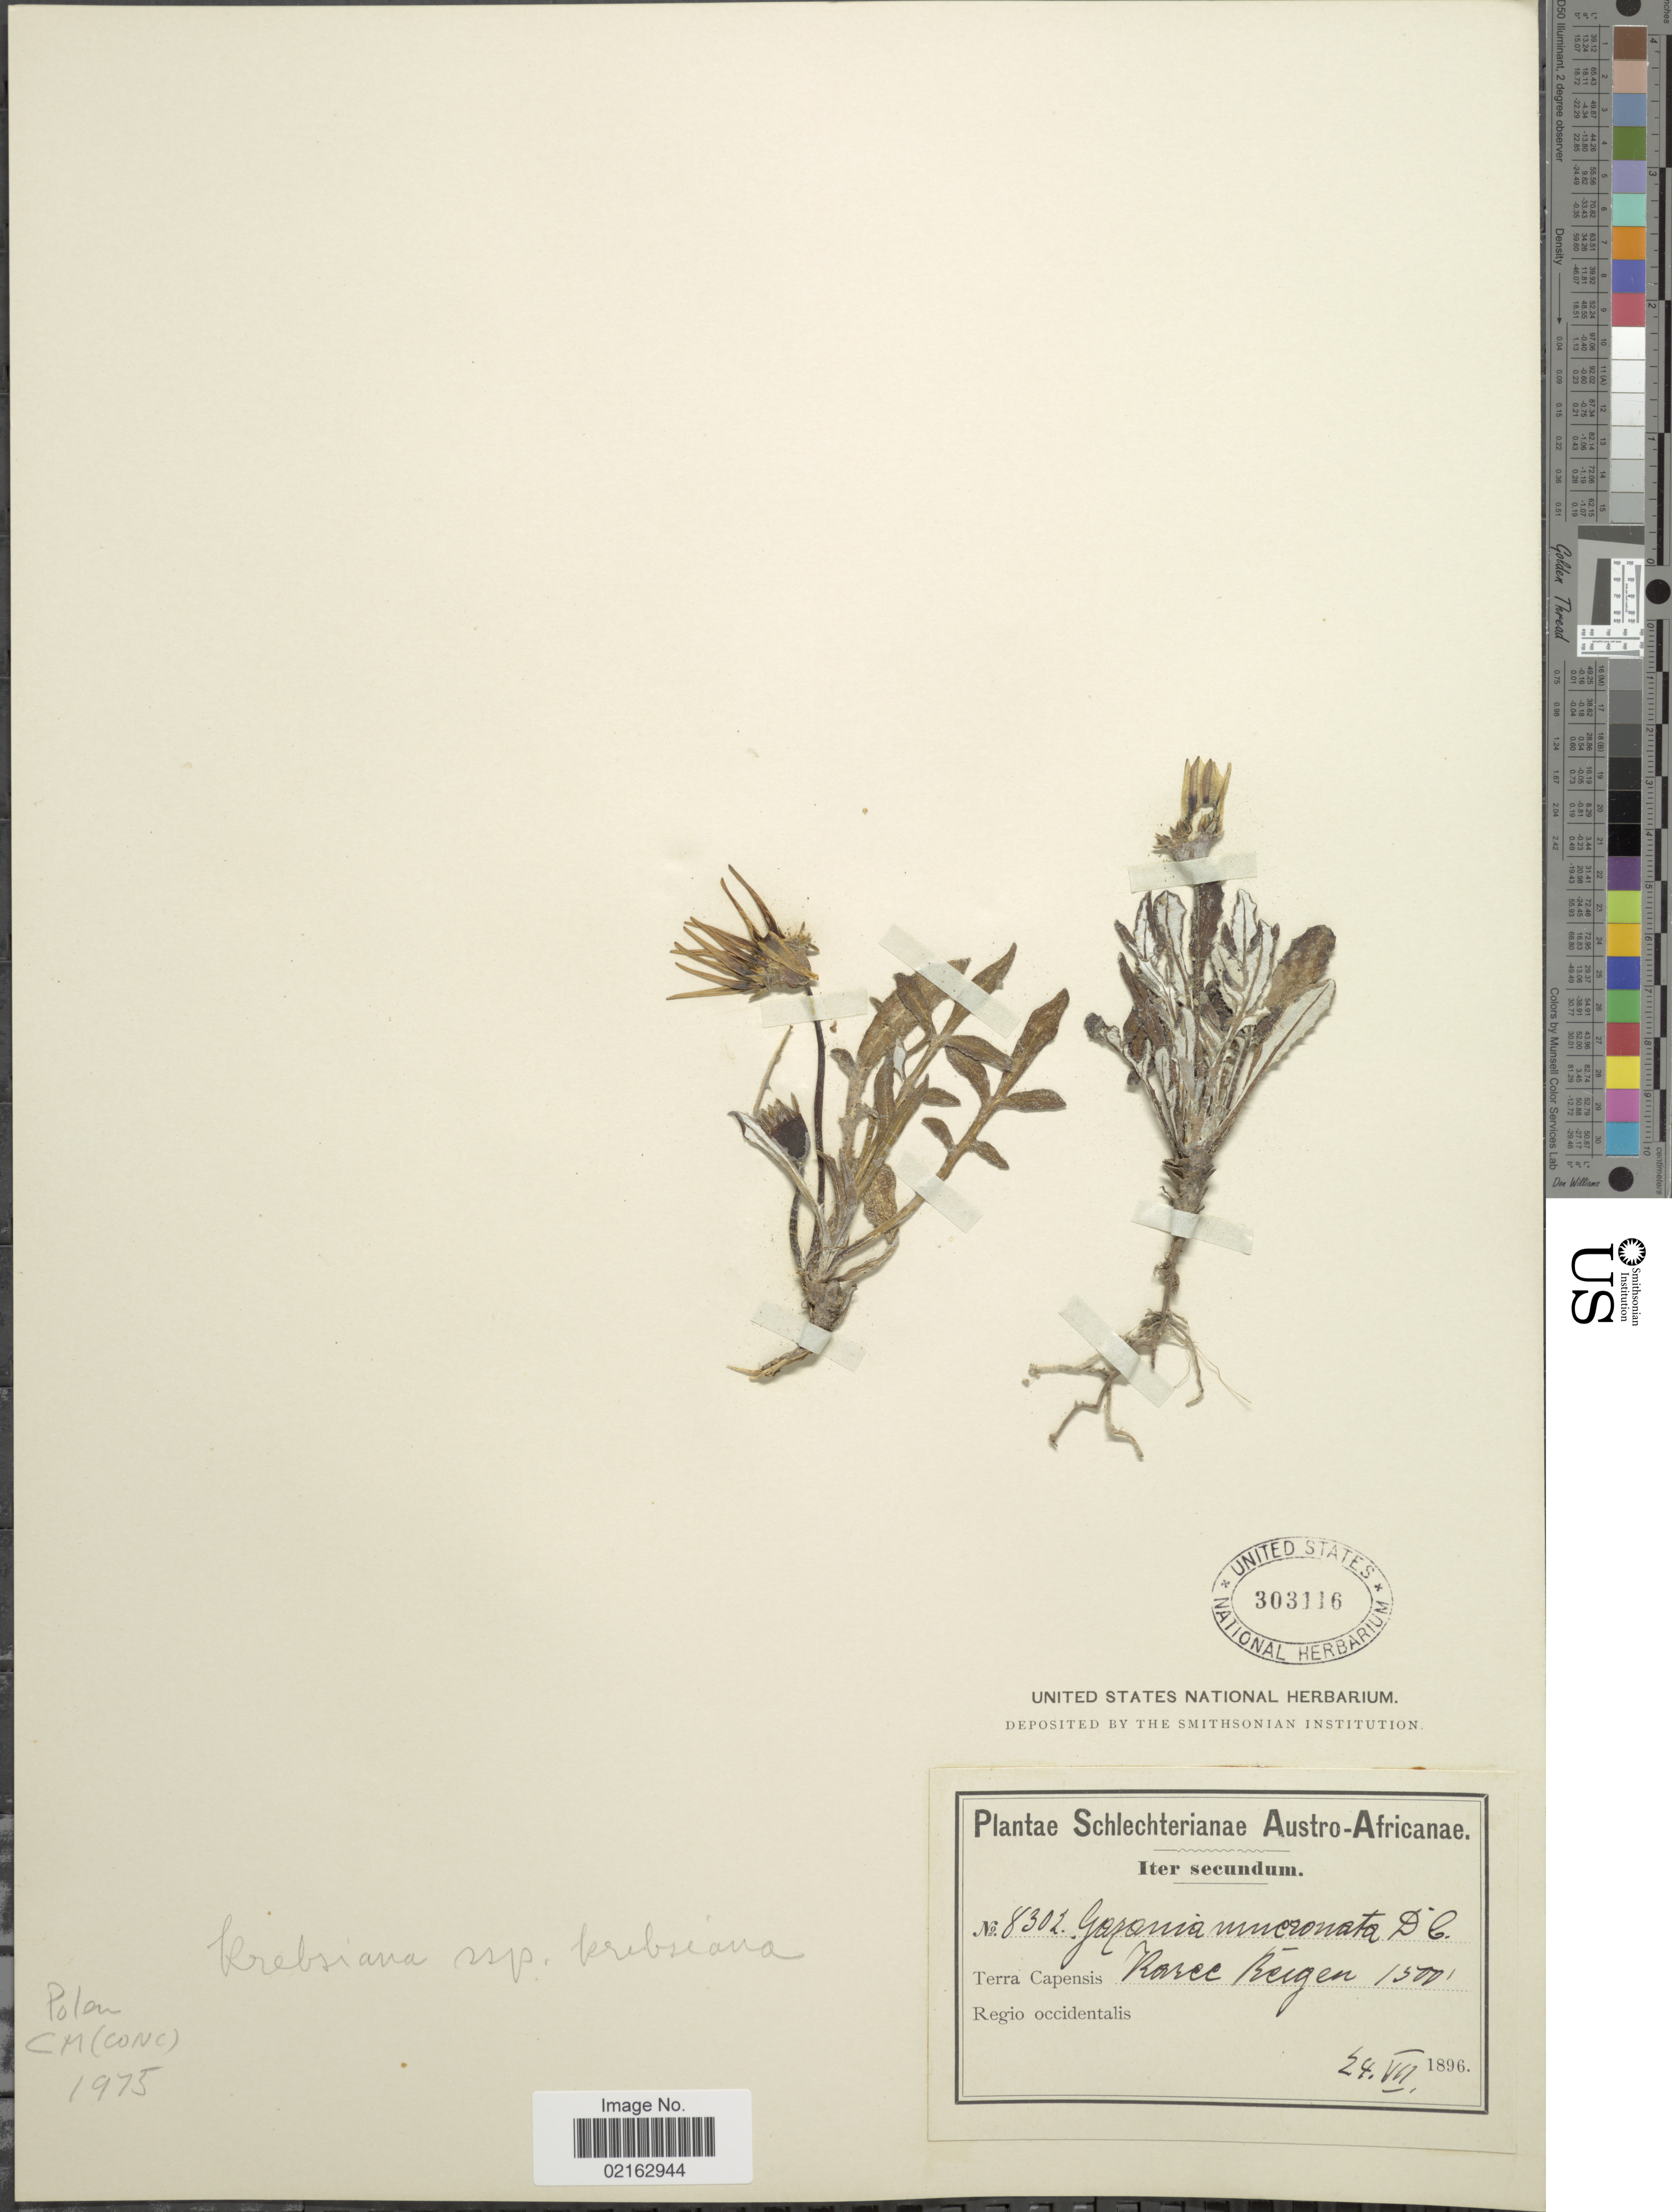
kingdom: Plantae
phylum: Tracheophyta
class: Magnoliopsida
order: Asterales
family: Asteraceae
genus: Gazania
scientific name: Gazania mucronata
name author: DC.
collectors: Schlechter, --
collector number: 8302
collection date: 1896-07-24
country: South Africa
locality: Terra Capensis. Karee Berg. Regio occidentalis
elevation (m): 457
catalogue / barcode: US 303116